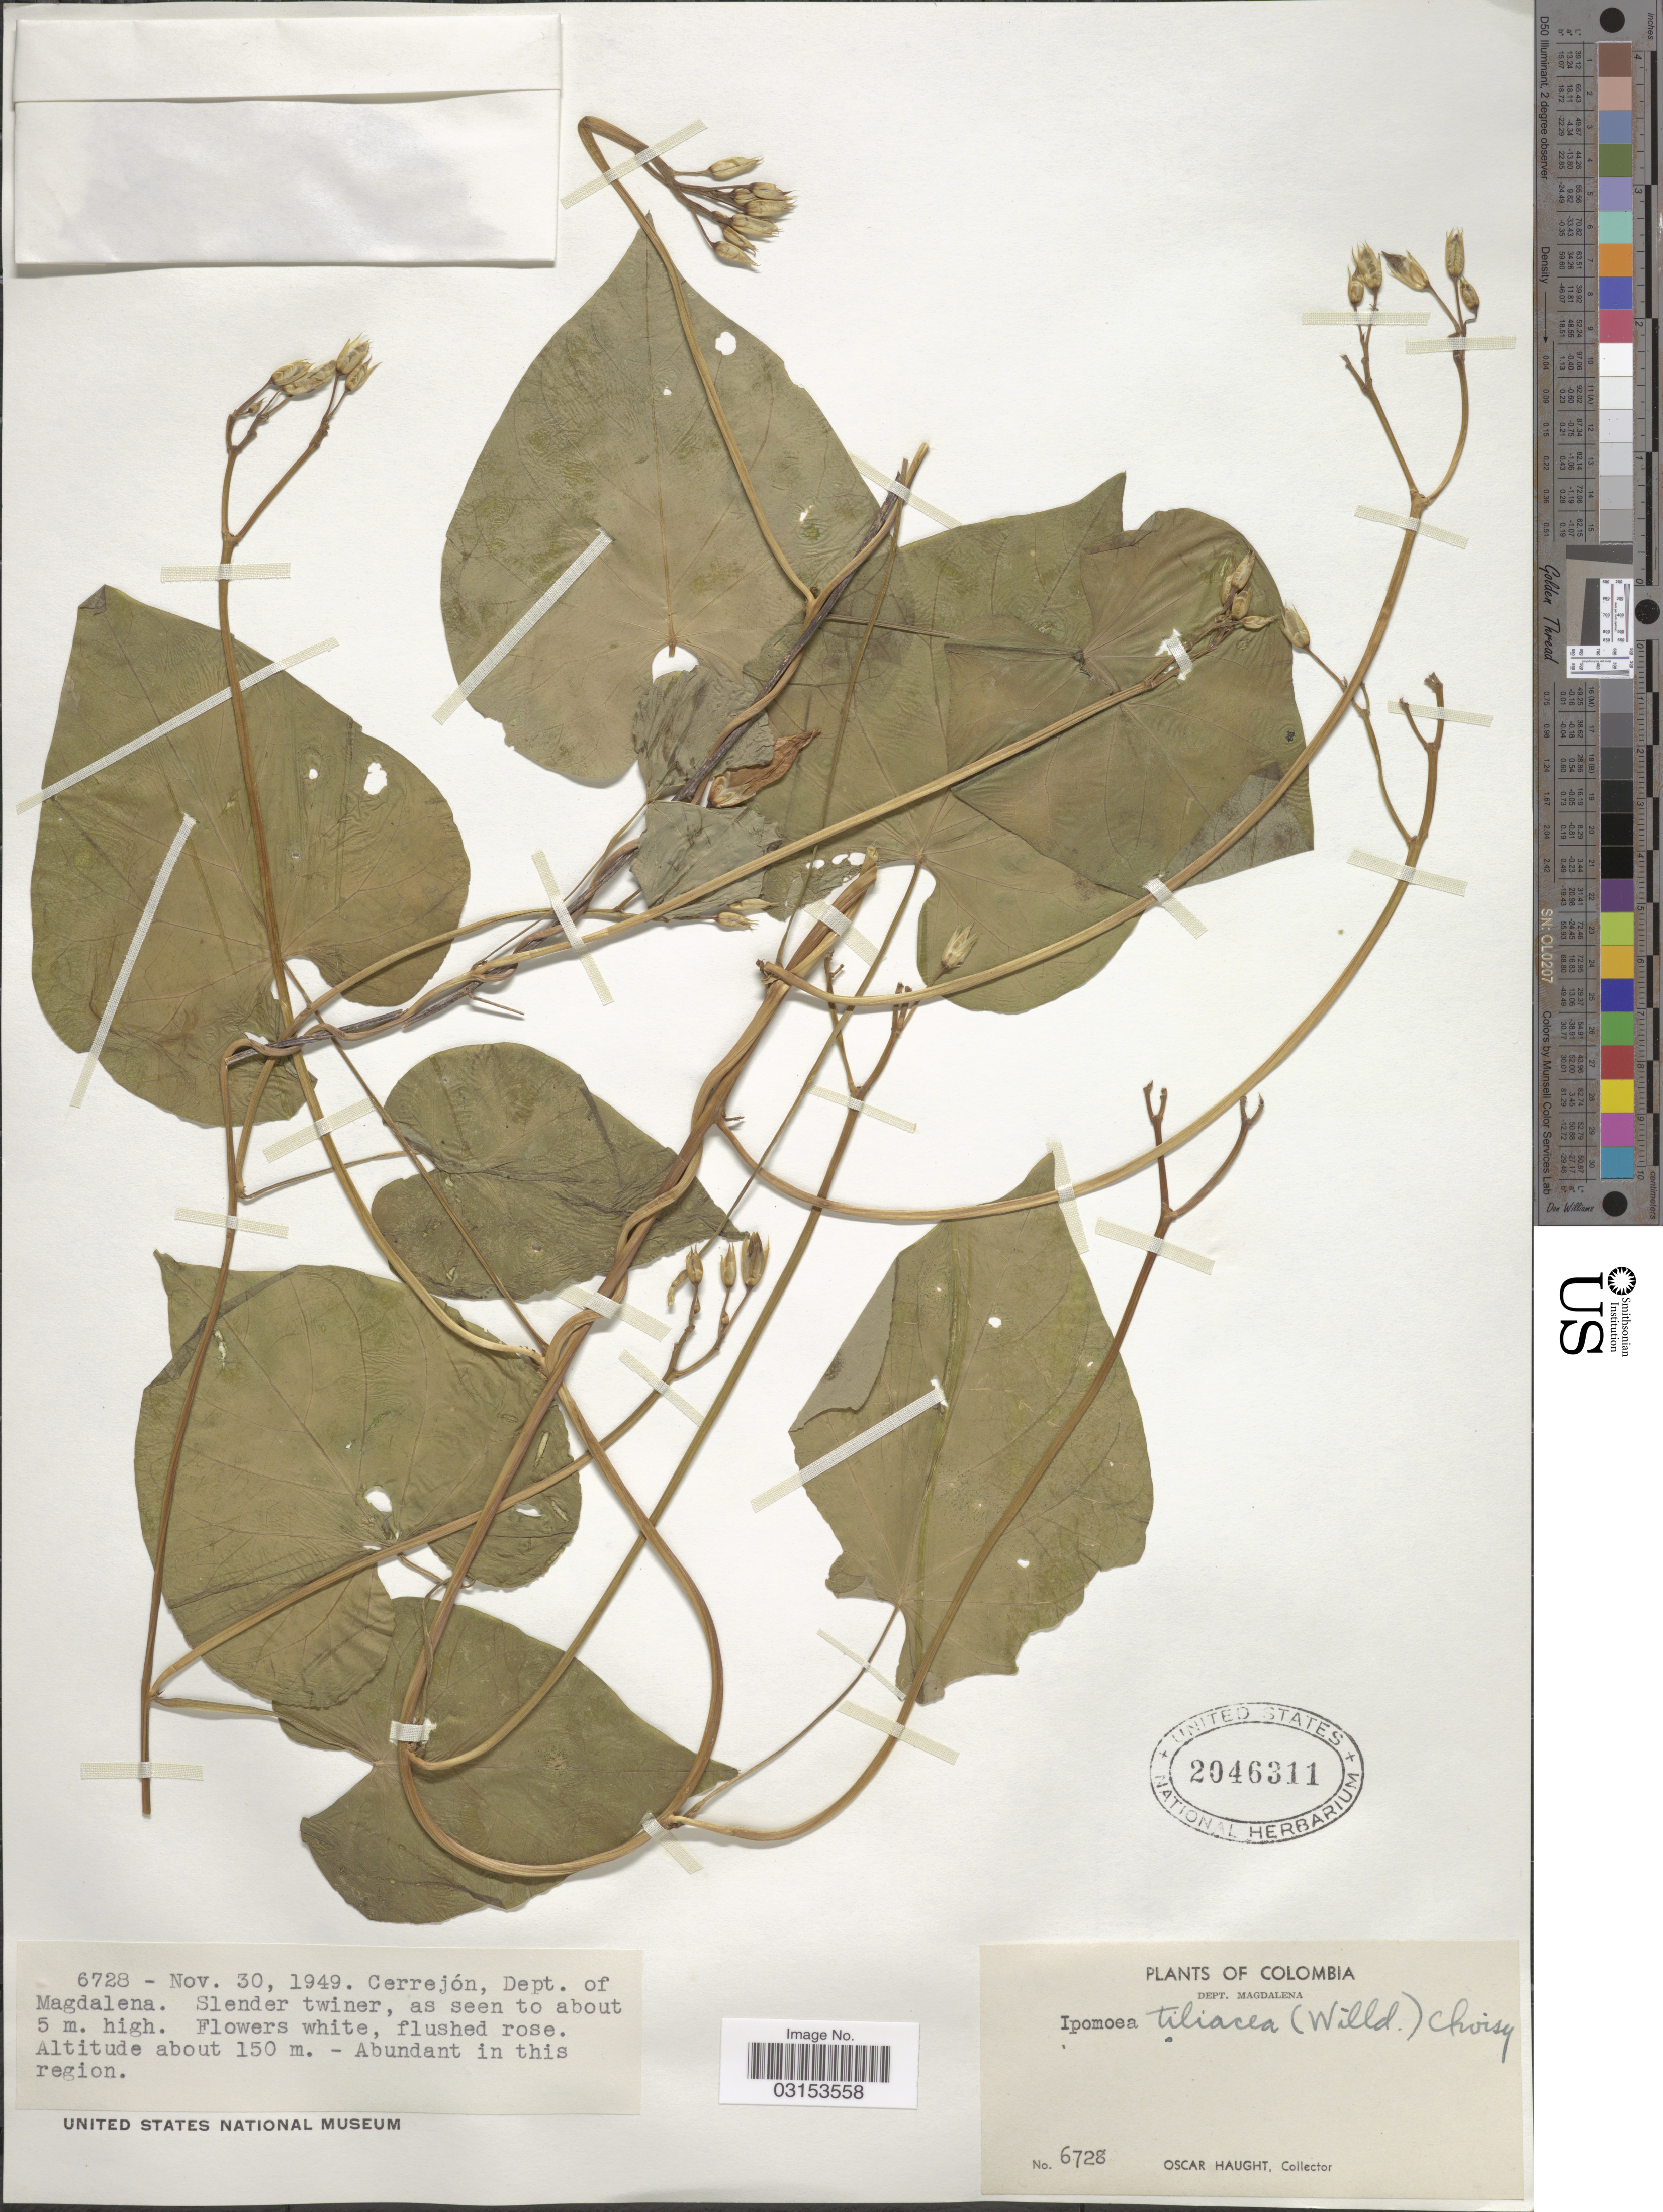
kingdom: Plantae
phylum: Tracheophyta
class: Magnoliopsida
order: Solanales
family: Convolvulaceae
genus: Ipomoea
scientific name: Ipomoea tiliacea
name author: (Willd.) Choisy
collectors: O. Haught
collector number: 6728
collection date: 1949-11-30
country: Colombia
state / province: Magdalena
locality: Cerrejón, Dept. of Magdalena.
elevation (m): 150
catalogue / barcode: US 2046311